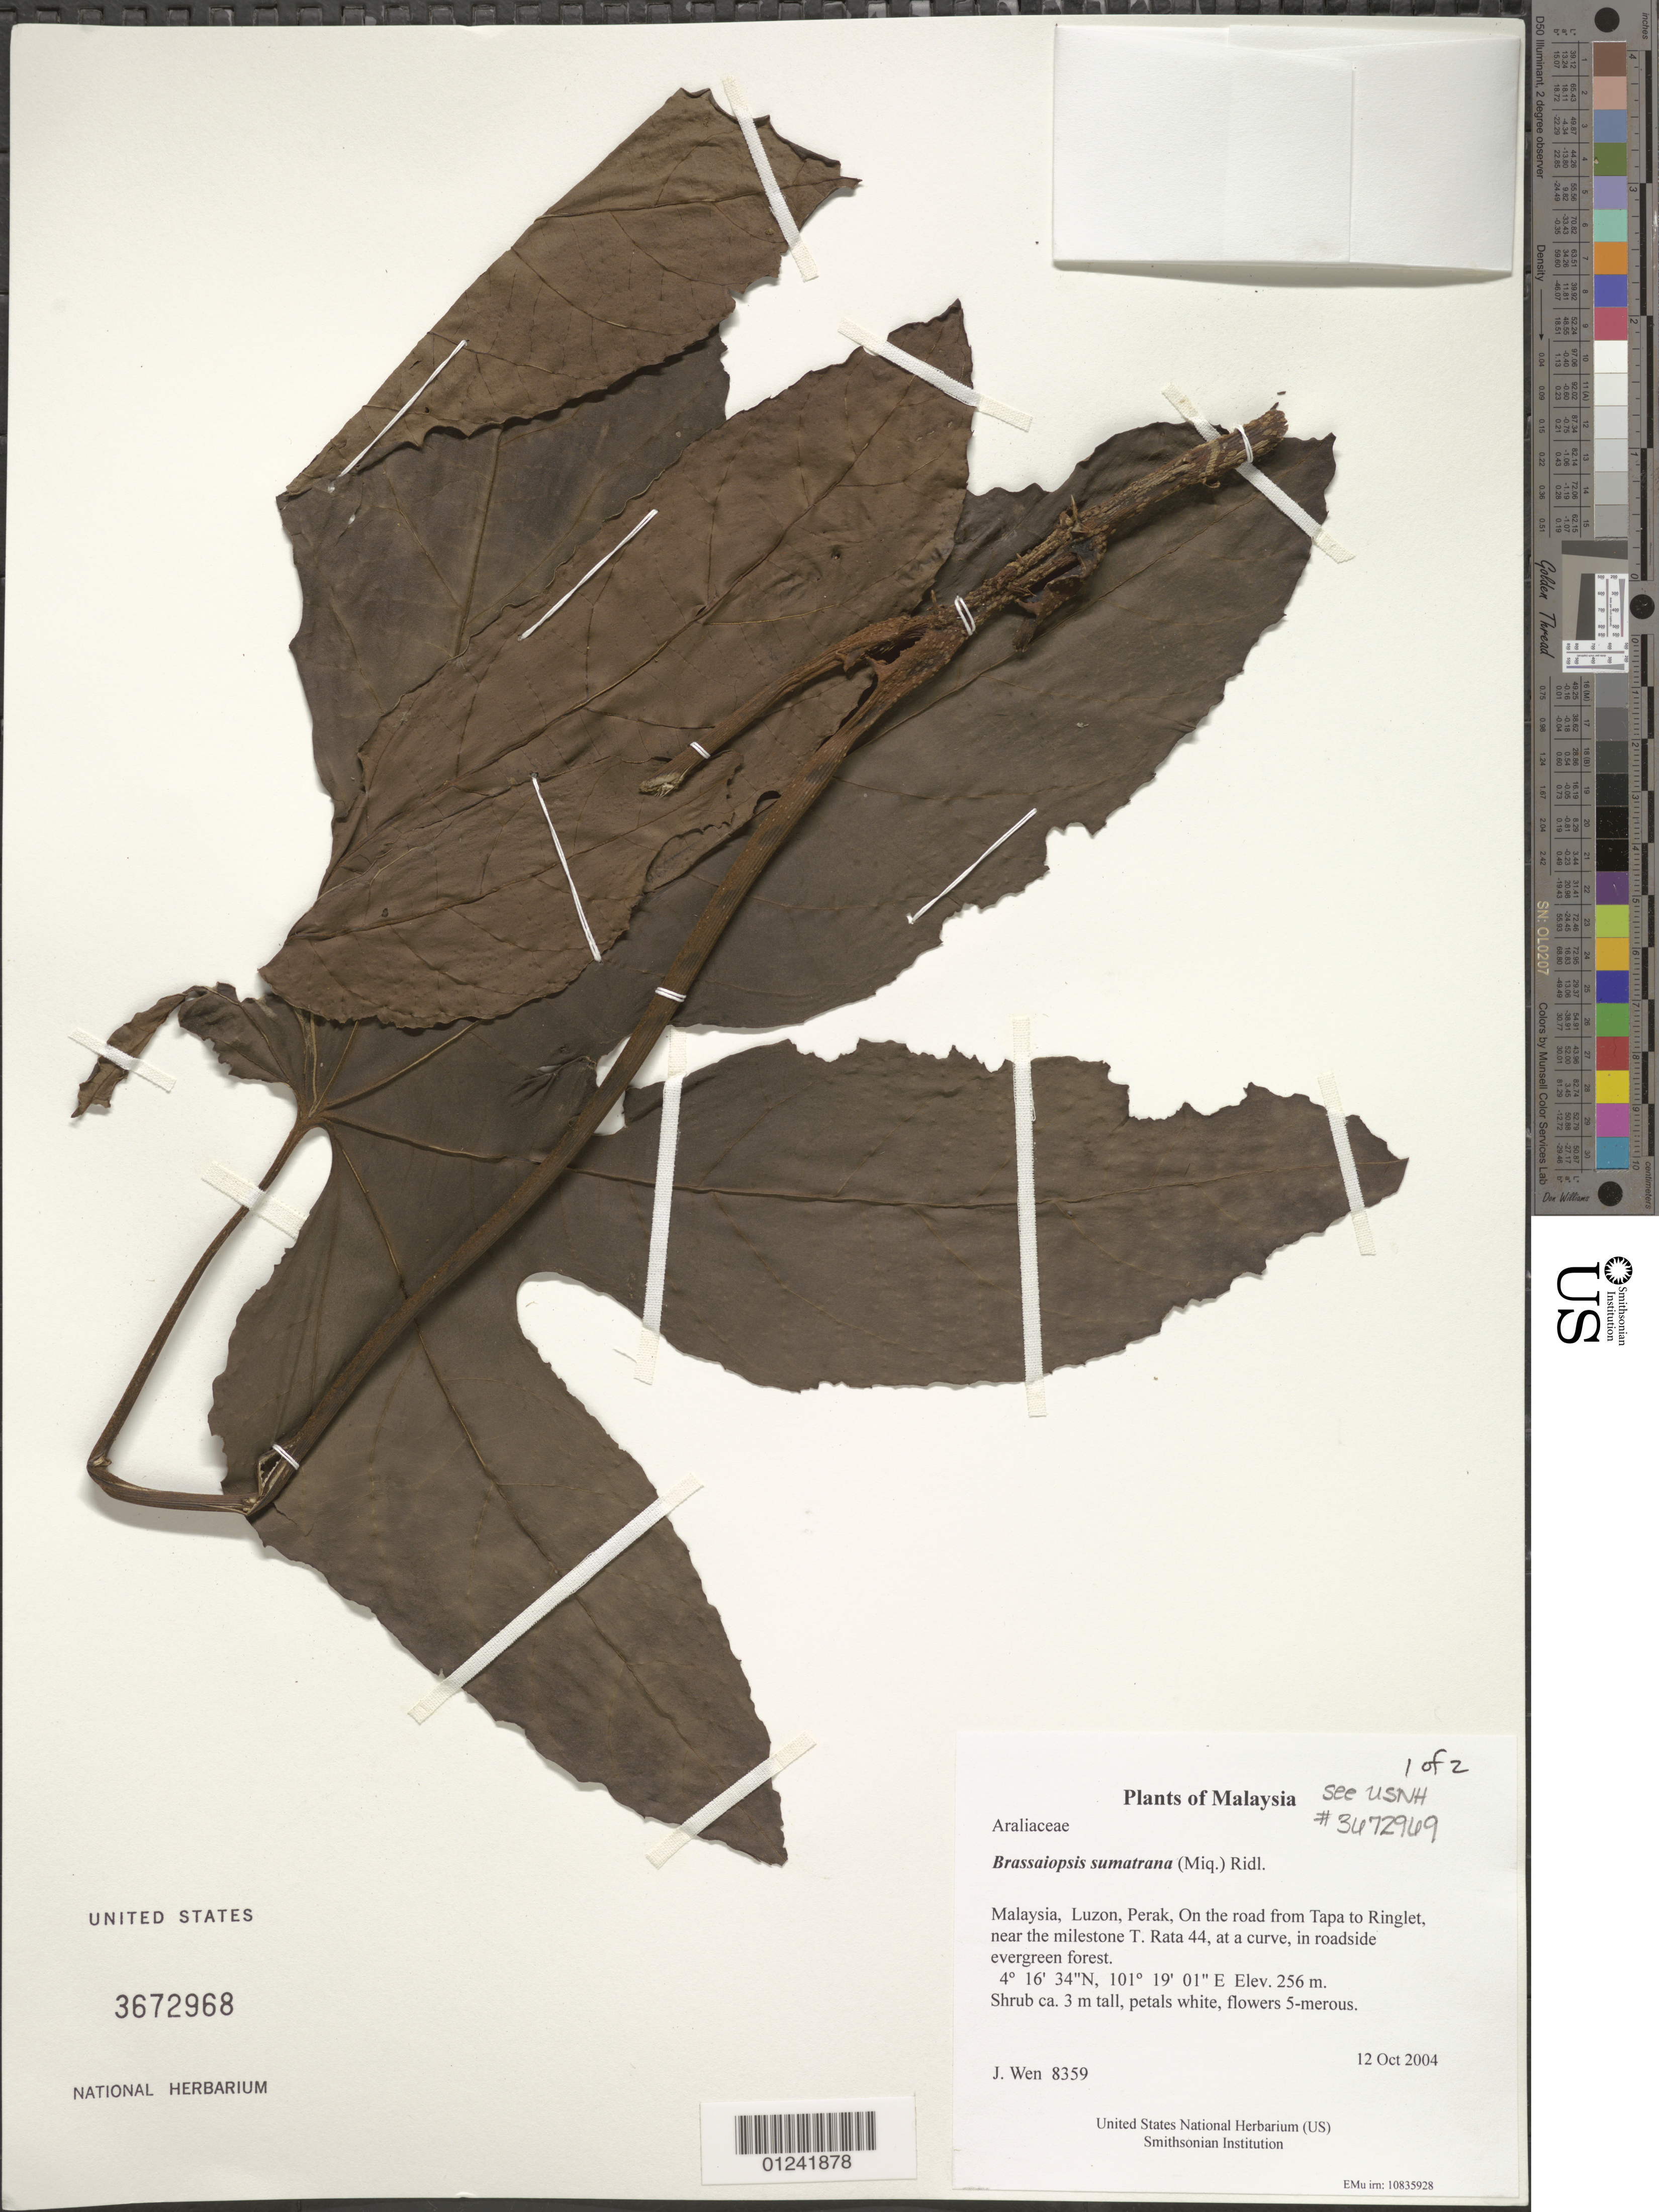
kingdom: Plantae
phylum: Tracheophyta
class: Magnoliopsida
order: Apiales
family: Araliaceae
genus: Brassaiopsis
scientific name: Brassaiopsis sumatrana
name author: (Miq.) Ridl.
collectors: J. Wen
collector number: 8359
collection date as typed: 12 Oct 2004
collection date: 2004-10-12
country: Malaysia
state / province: Perak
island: Luzon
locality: On the road from Tapa to Ringlet, near the milestone T. Rata 44, at a curve, in roadside evergreen forest.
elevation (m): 256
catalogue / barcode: US 3672968